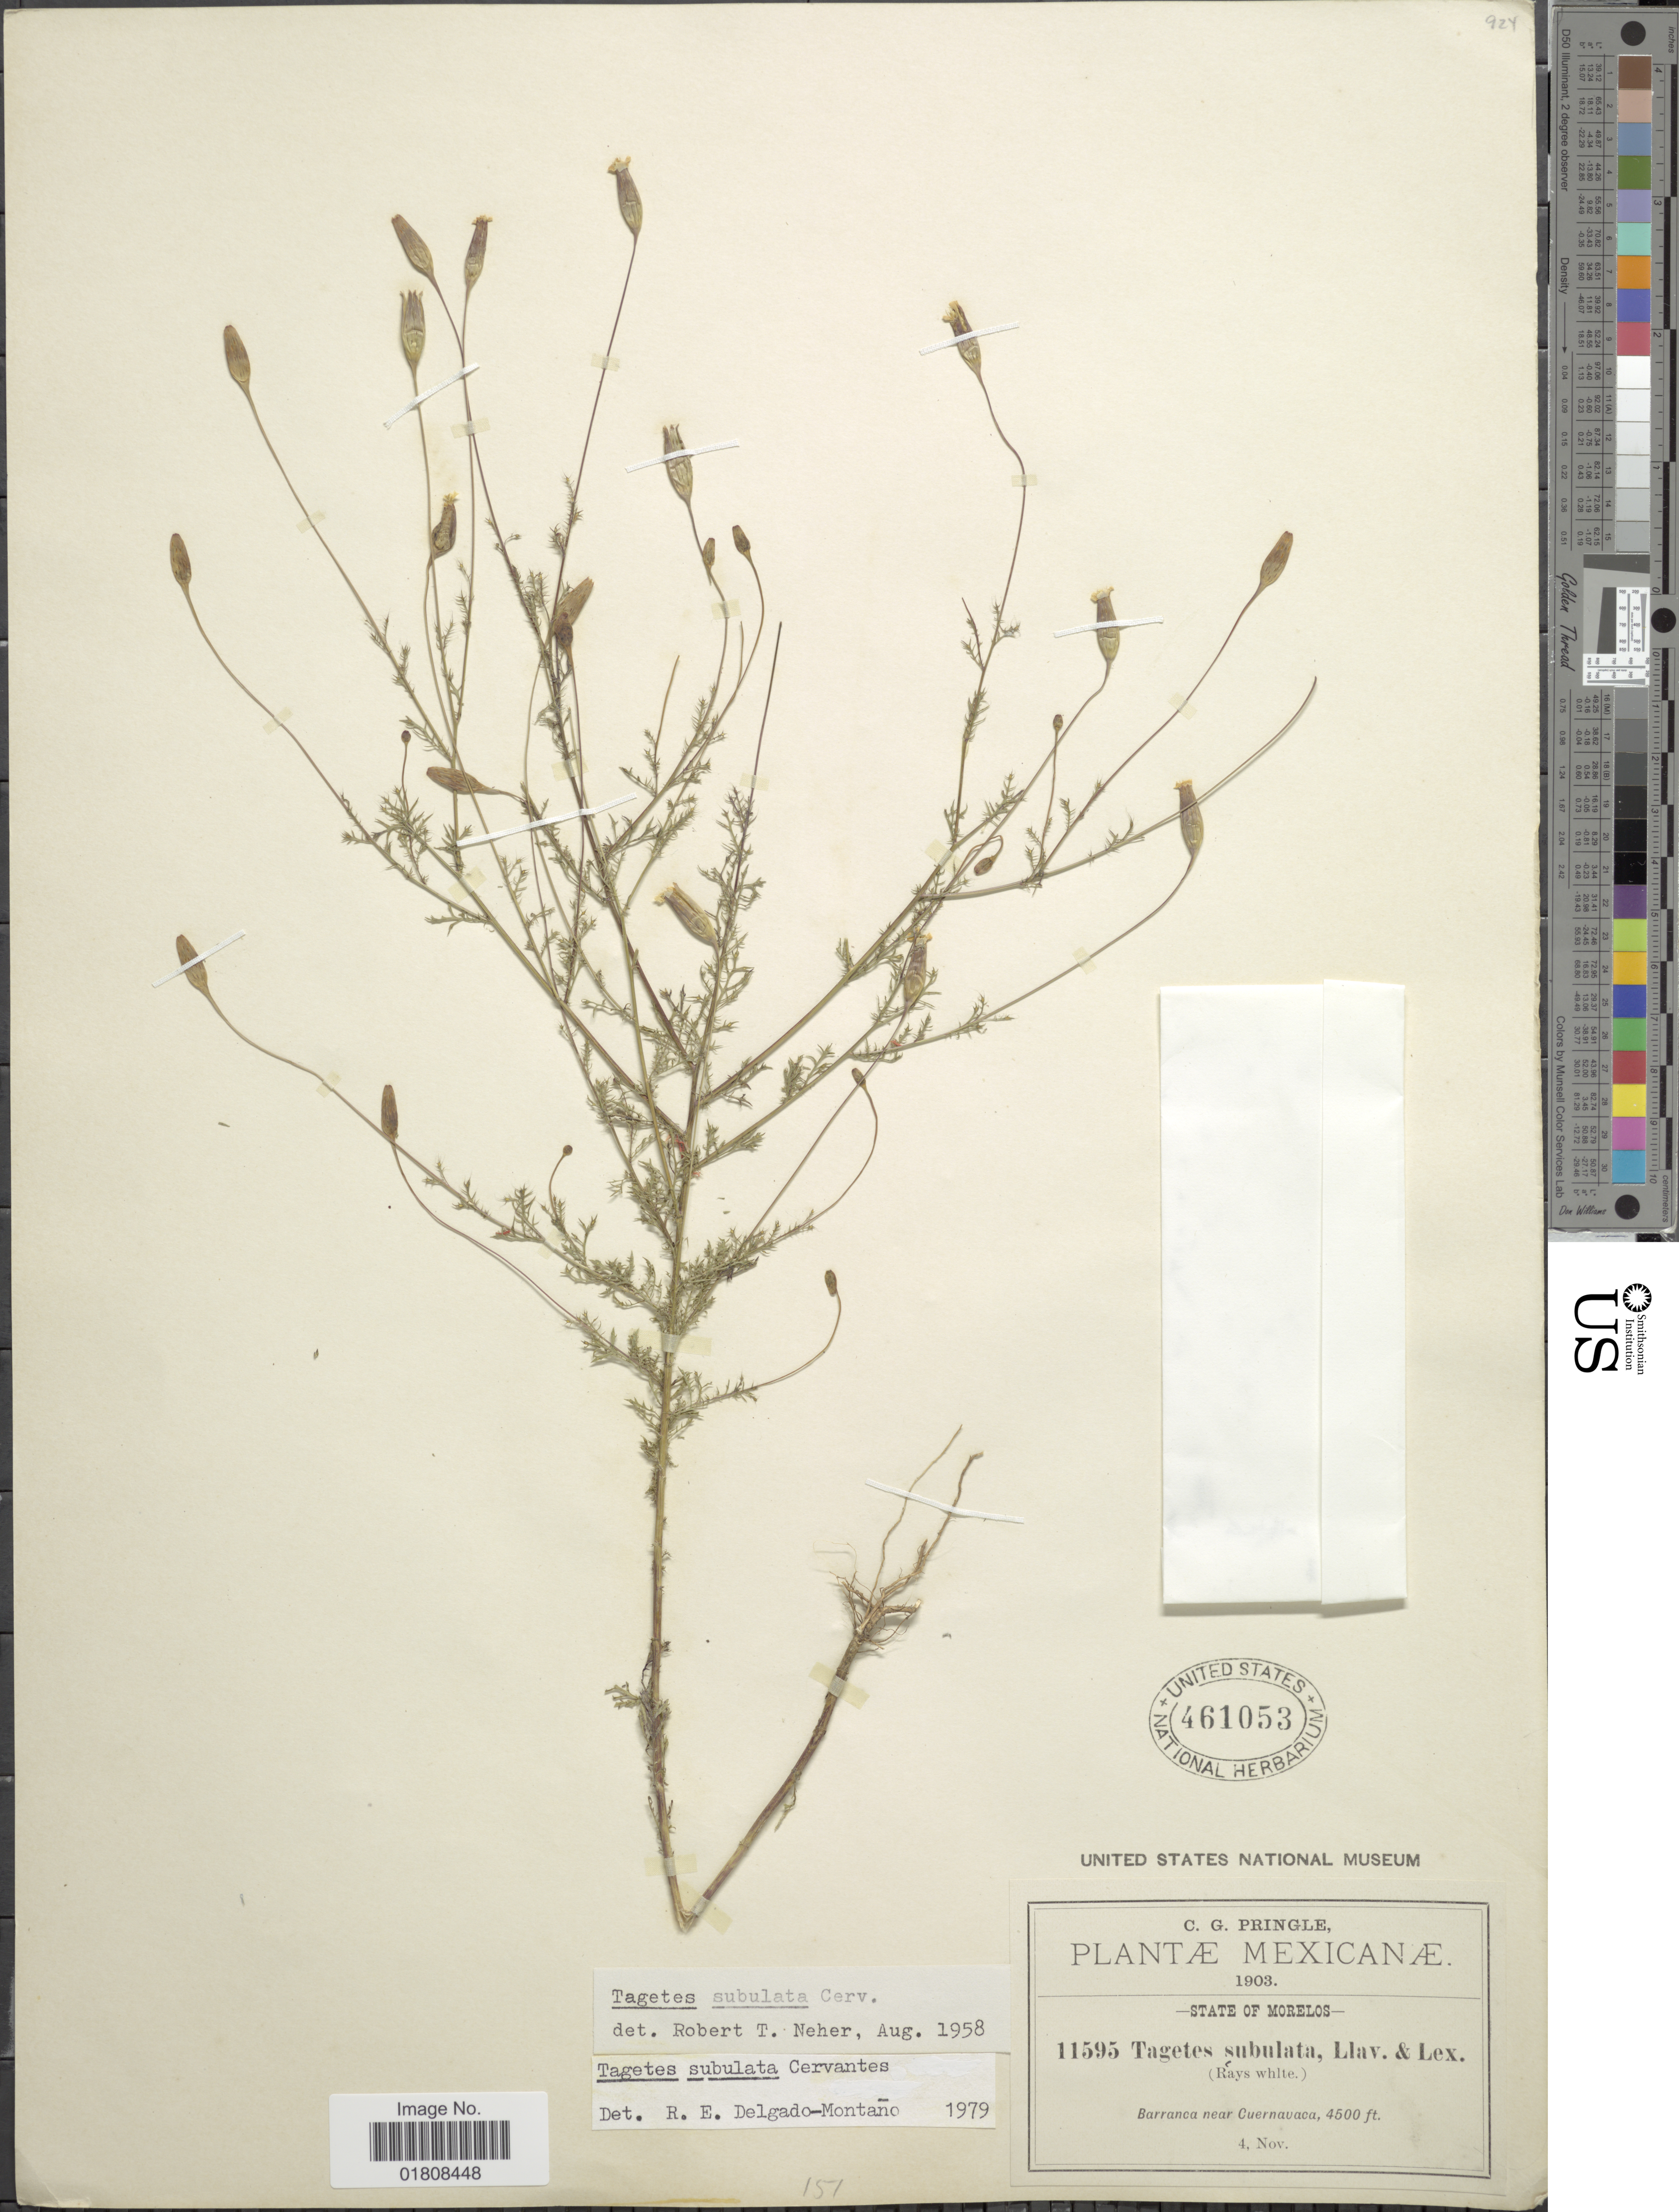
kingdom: Plantae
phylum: Tracheophyta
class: Magnoliopsida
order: Asterales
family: Asteraceae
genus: Tagetes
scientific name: Tagetes subulata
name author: Cerv.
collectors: C. G. Pringle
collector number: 11595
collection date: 1903-11-04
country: Mexico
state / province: Morelos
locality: Barranca near Cuernavaca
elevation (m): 1372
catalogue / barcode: US 461053